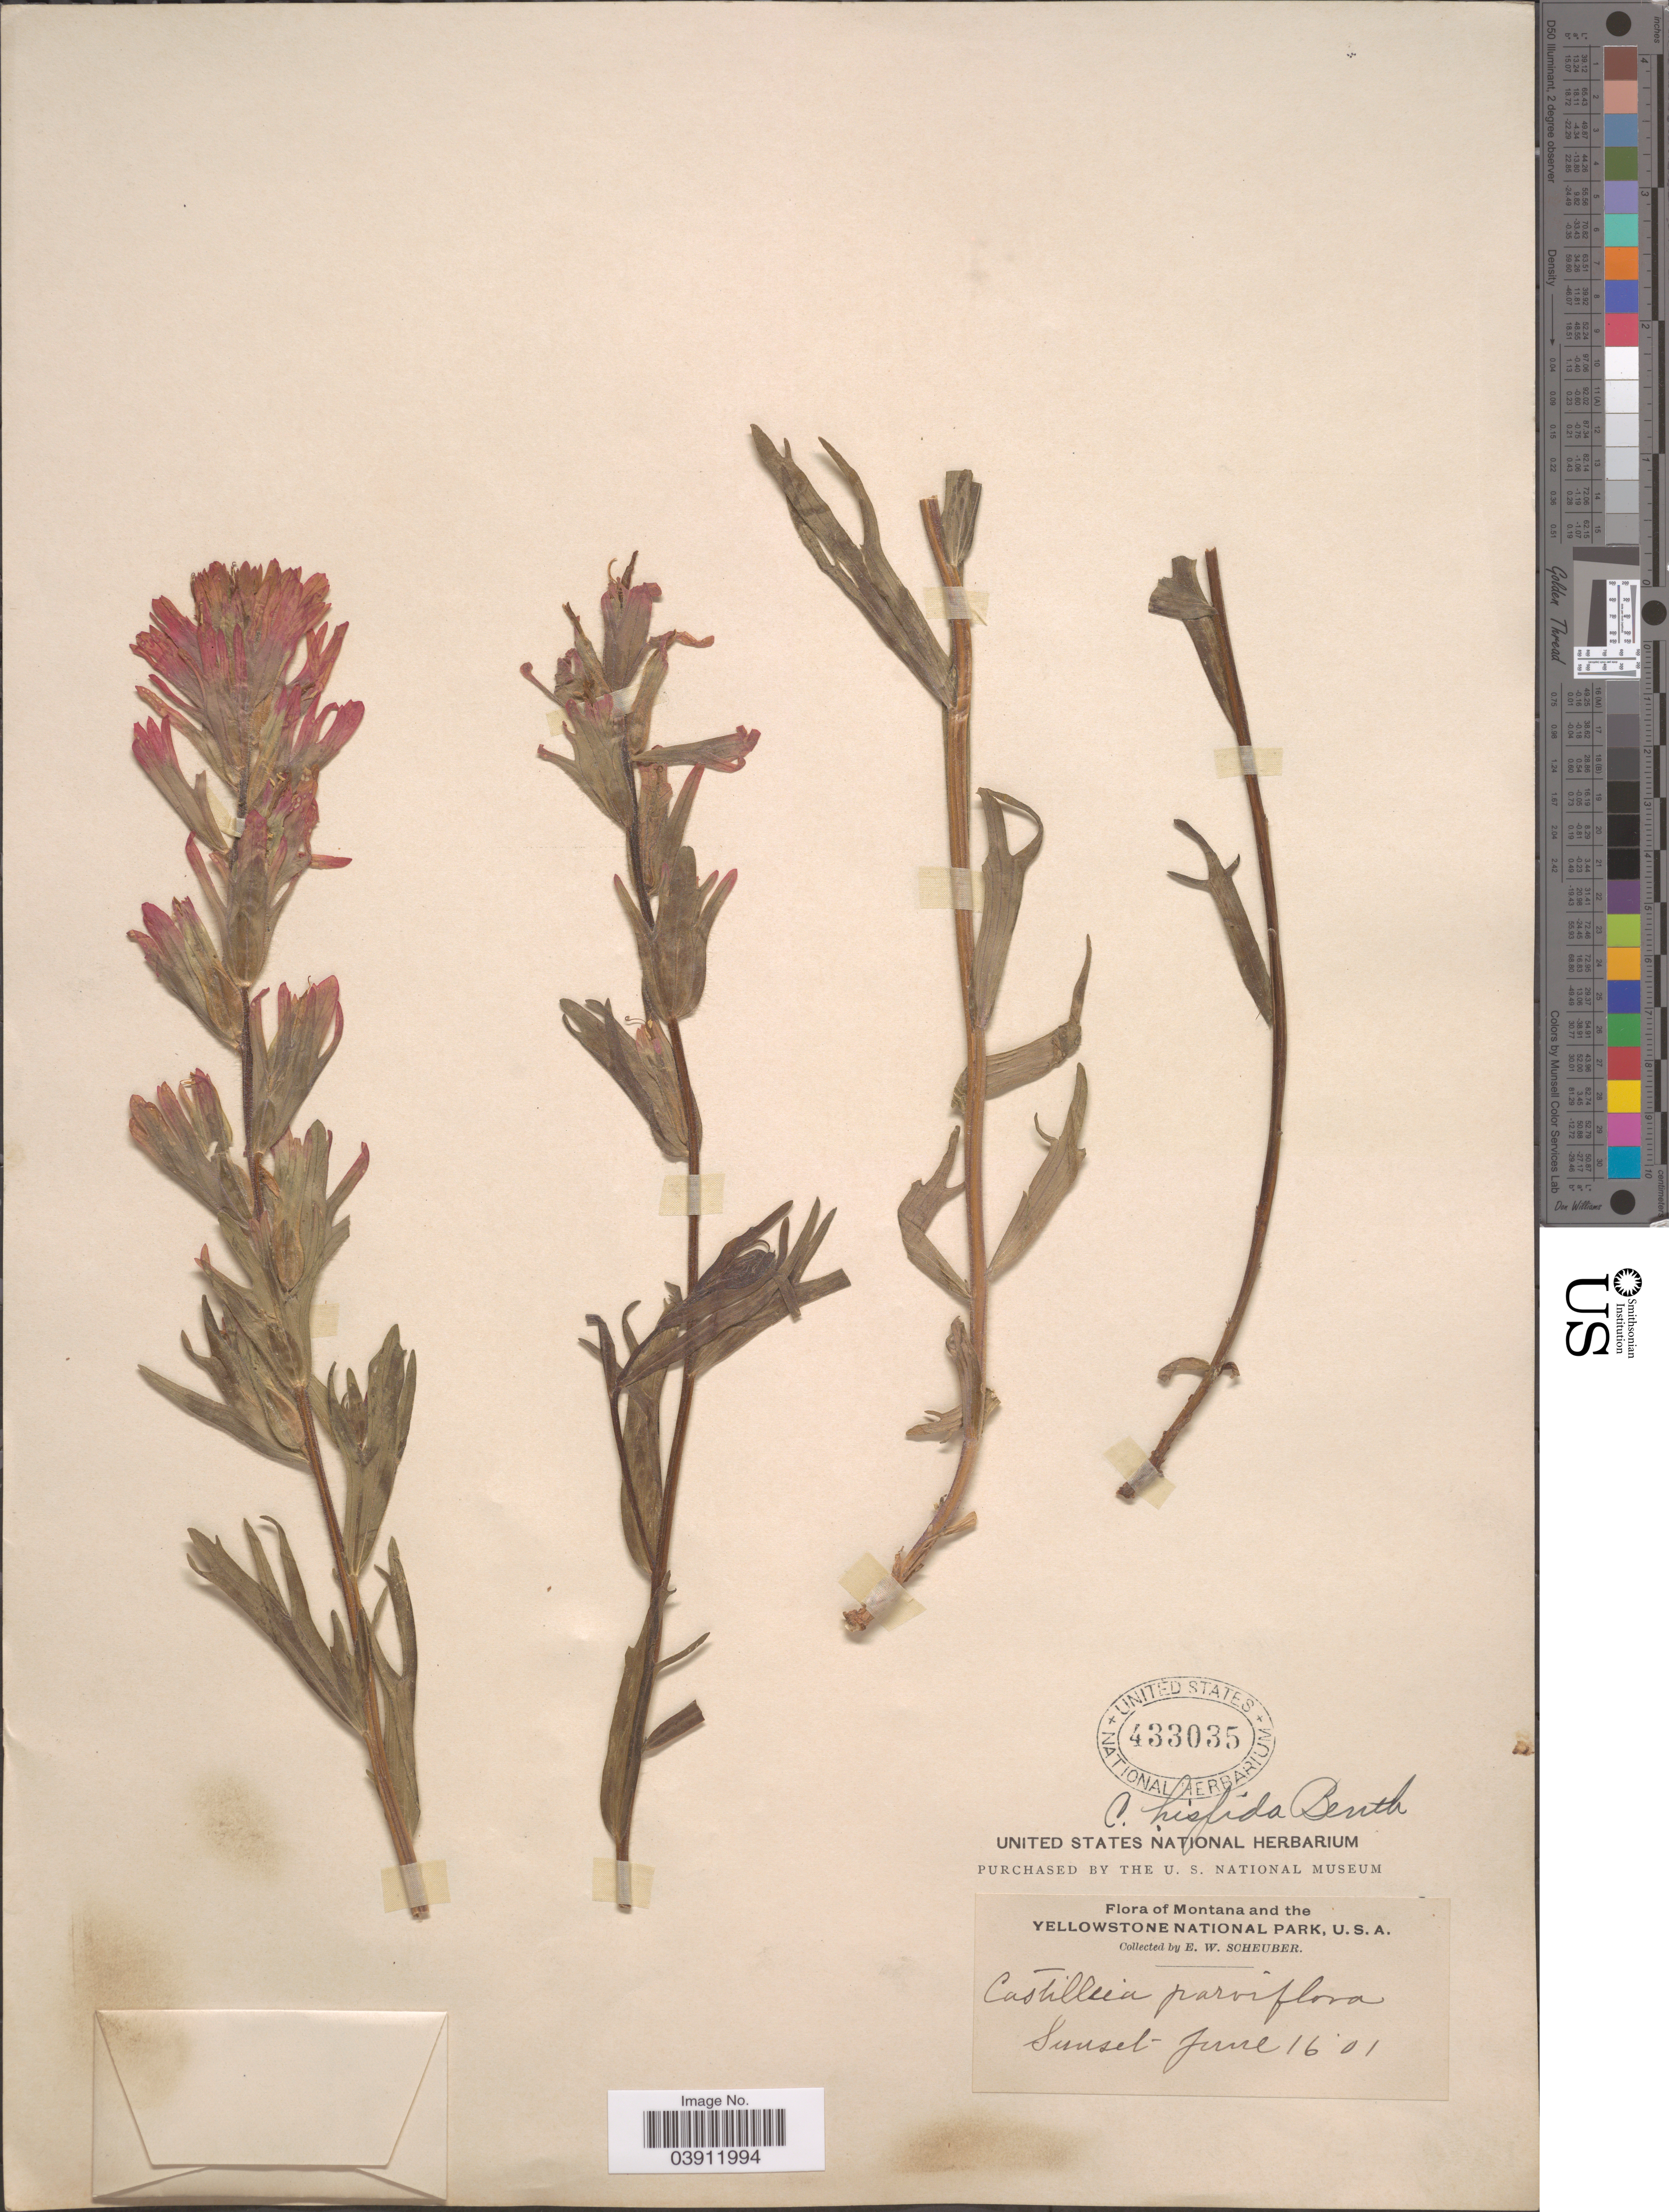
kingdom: Plantae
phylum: Tracheophyta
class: Magnoliopsida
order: Lamiales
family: Orobanchaceae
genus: Castilleja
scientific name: Castilleja hispida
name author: Benth. ex Hook.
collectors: E. Scheuber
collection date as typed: Transcribed d/m/y: 16/6/1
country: United States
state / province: Montana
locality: The Yellowstone National Park. Sunset.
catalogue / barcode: US 433035